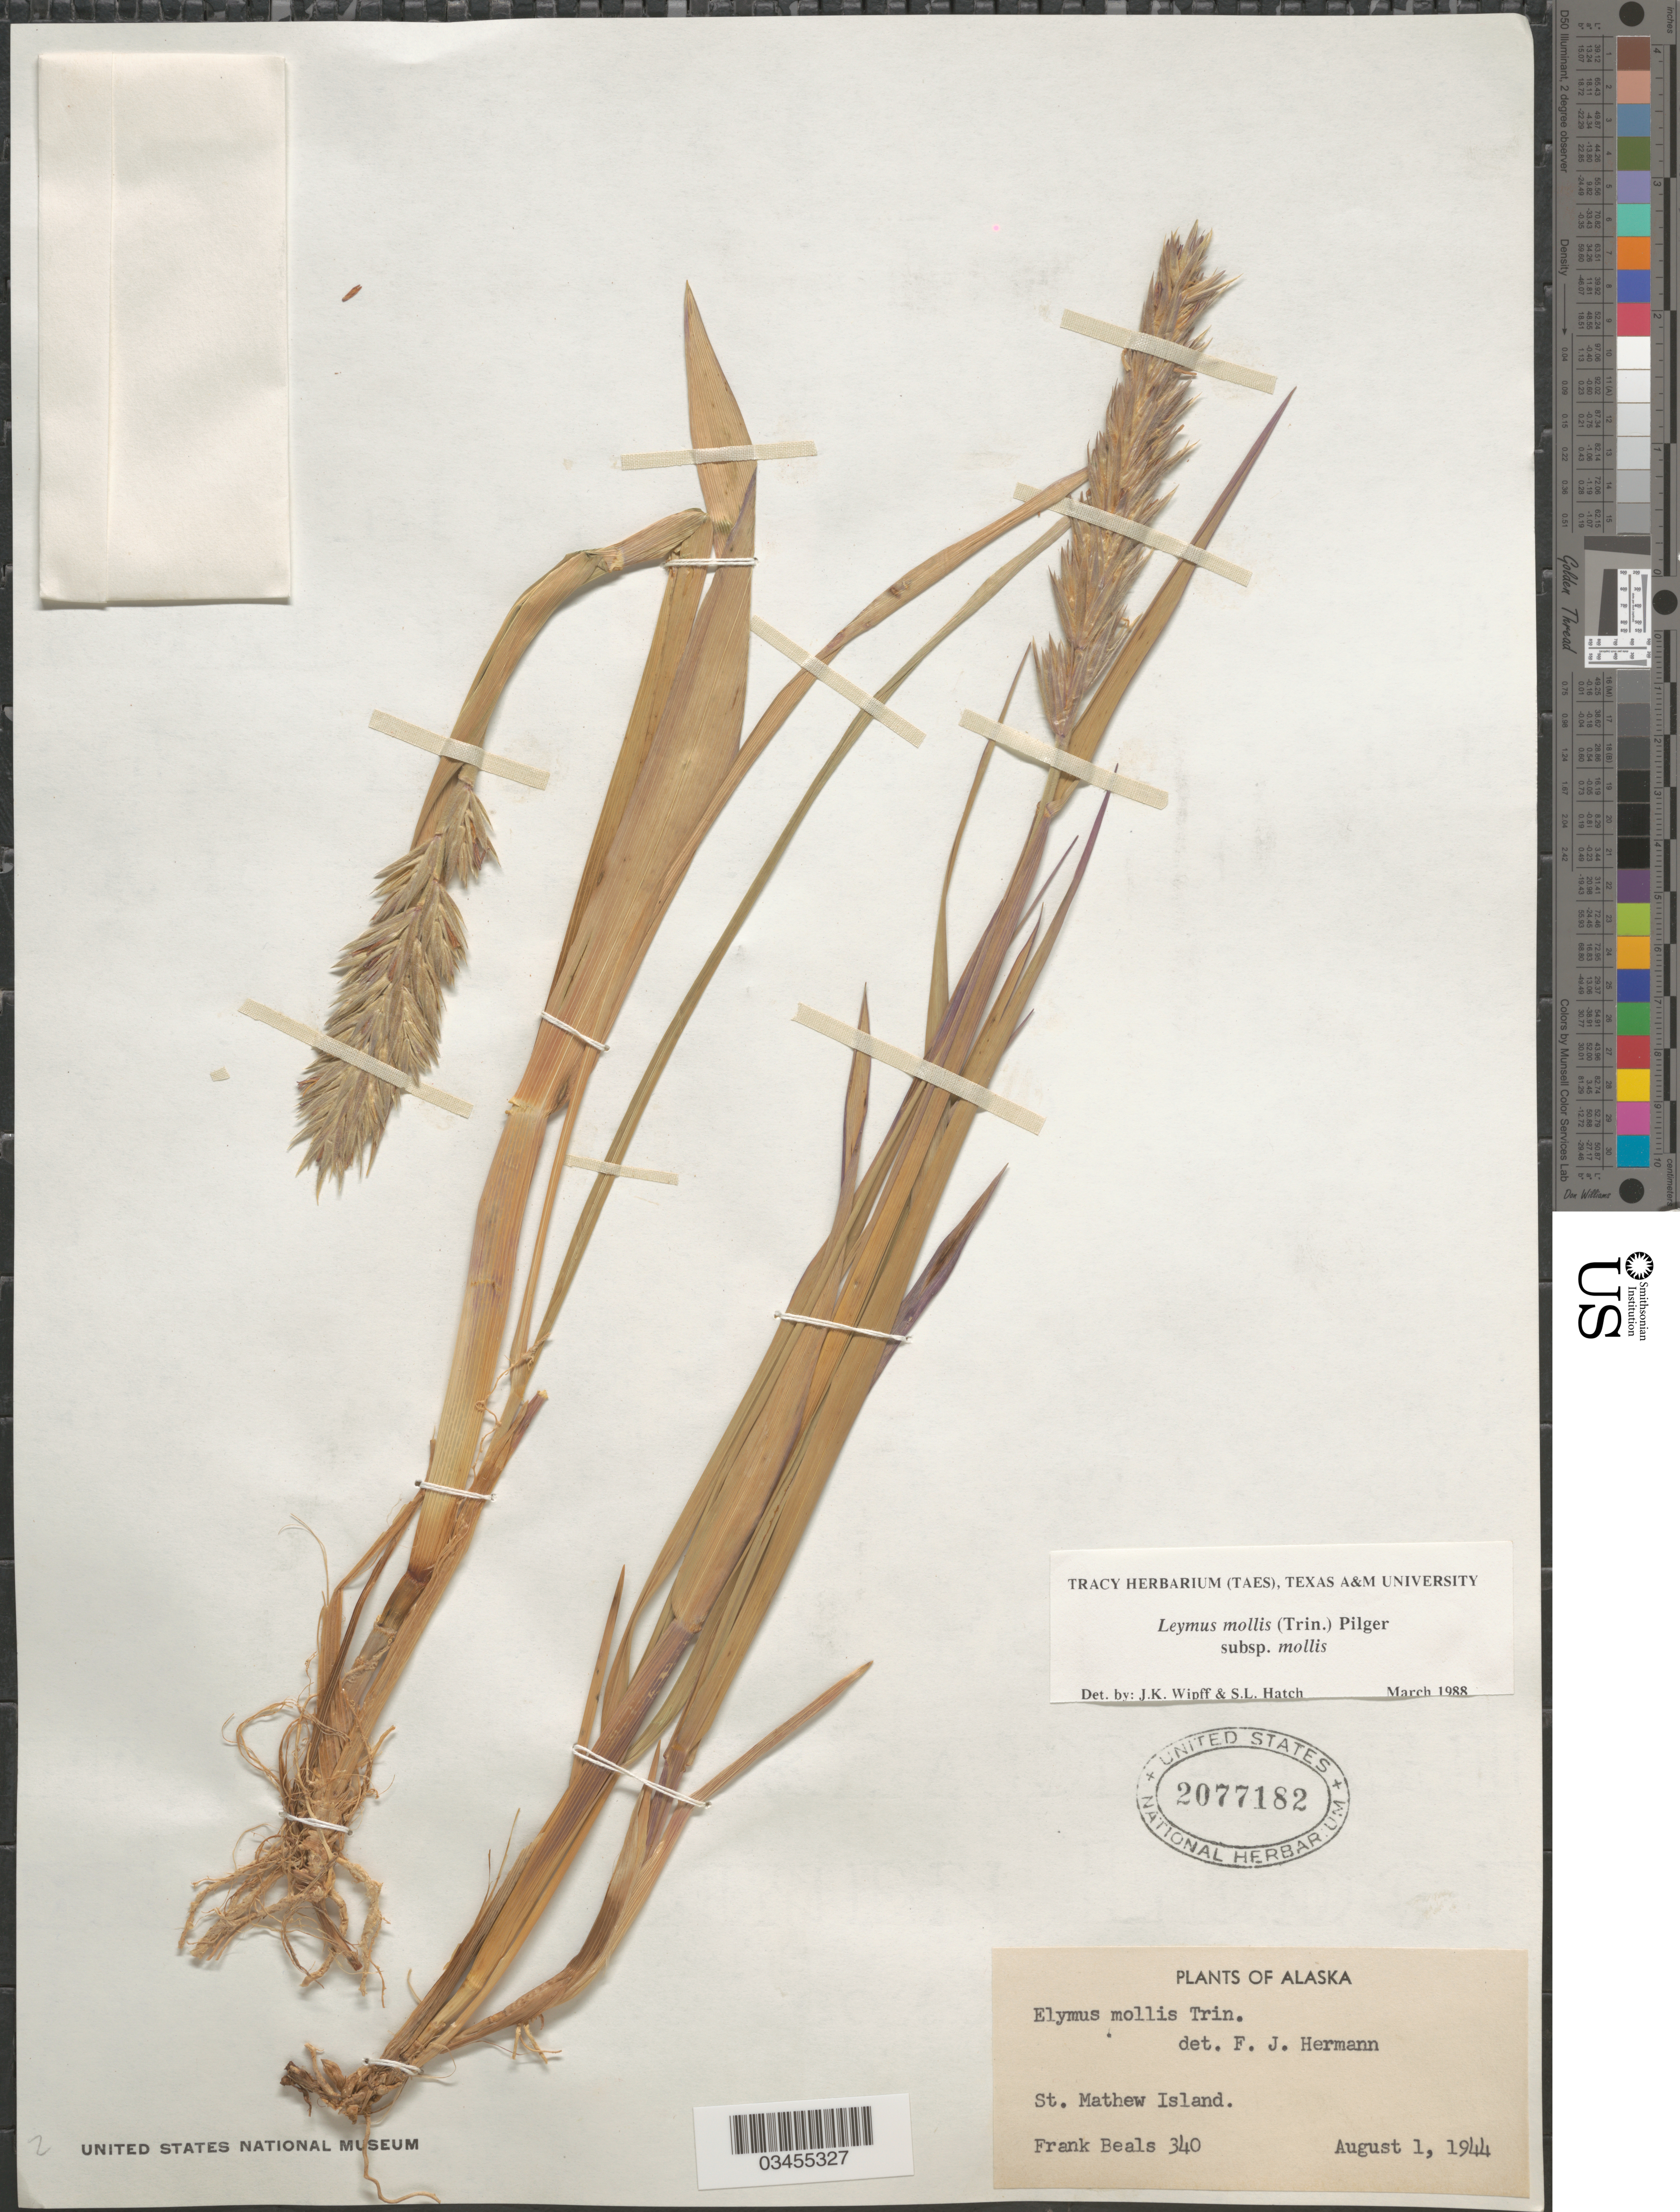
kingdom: Plantae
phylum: Tracheophyta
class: Liliopsida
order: Poales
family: Poaceae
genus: Leymus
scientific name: Leymus mollis subsp. mollis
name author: (Trin.) Pilg.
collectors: F. Beals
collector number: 340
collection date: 1944-08-01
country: United States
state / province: Alaska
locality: St. Mathew Island.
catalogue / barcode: US 2077182